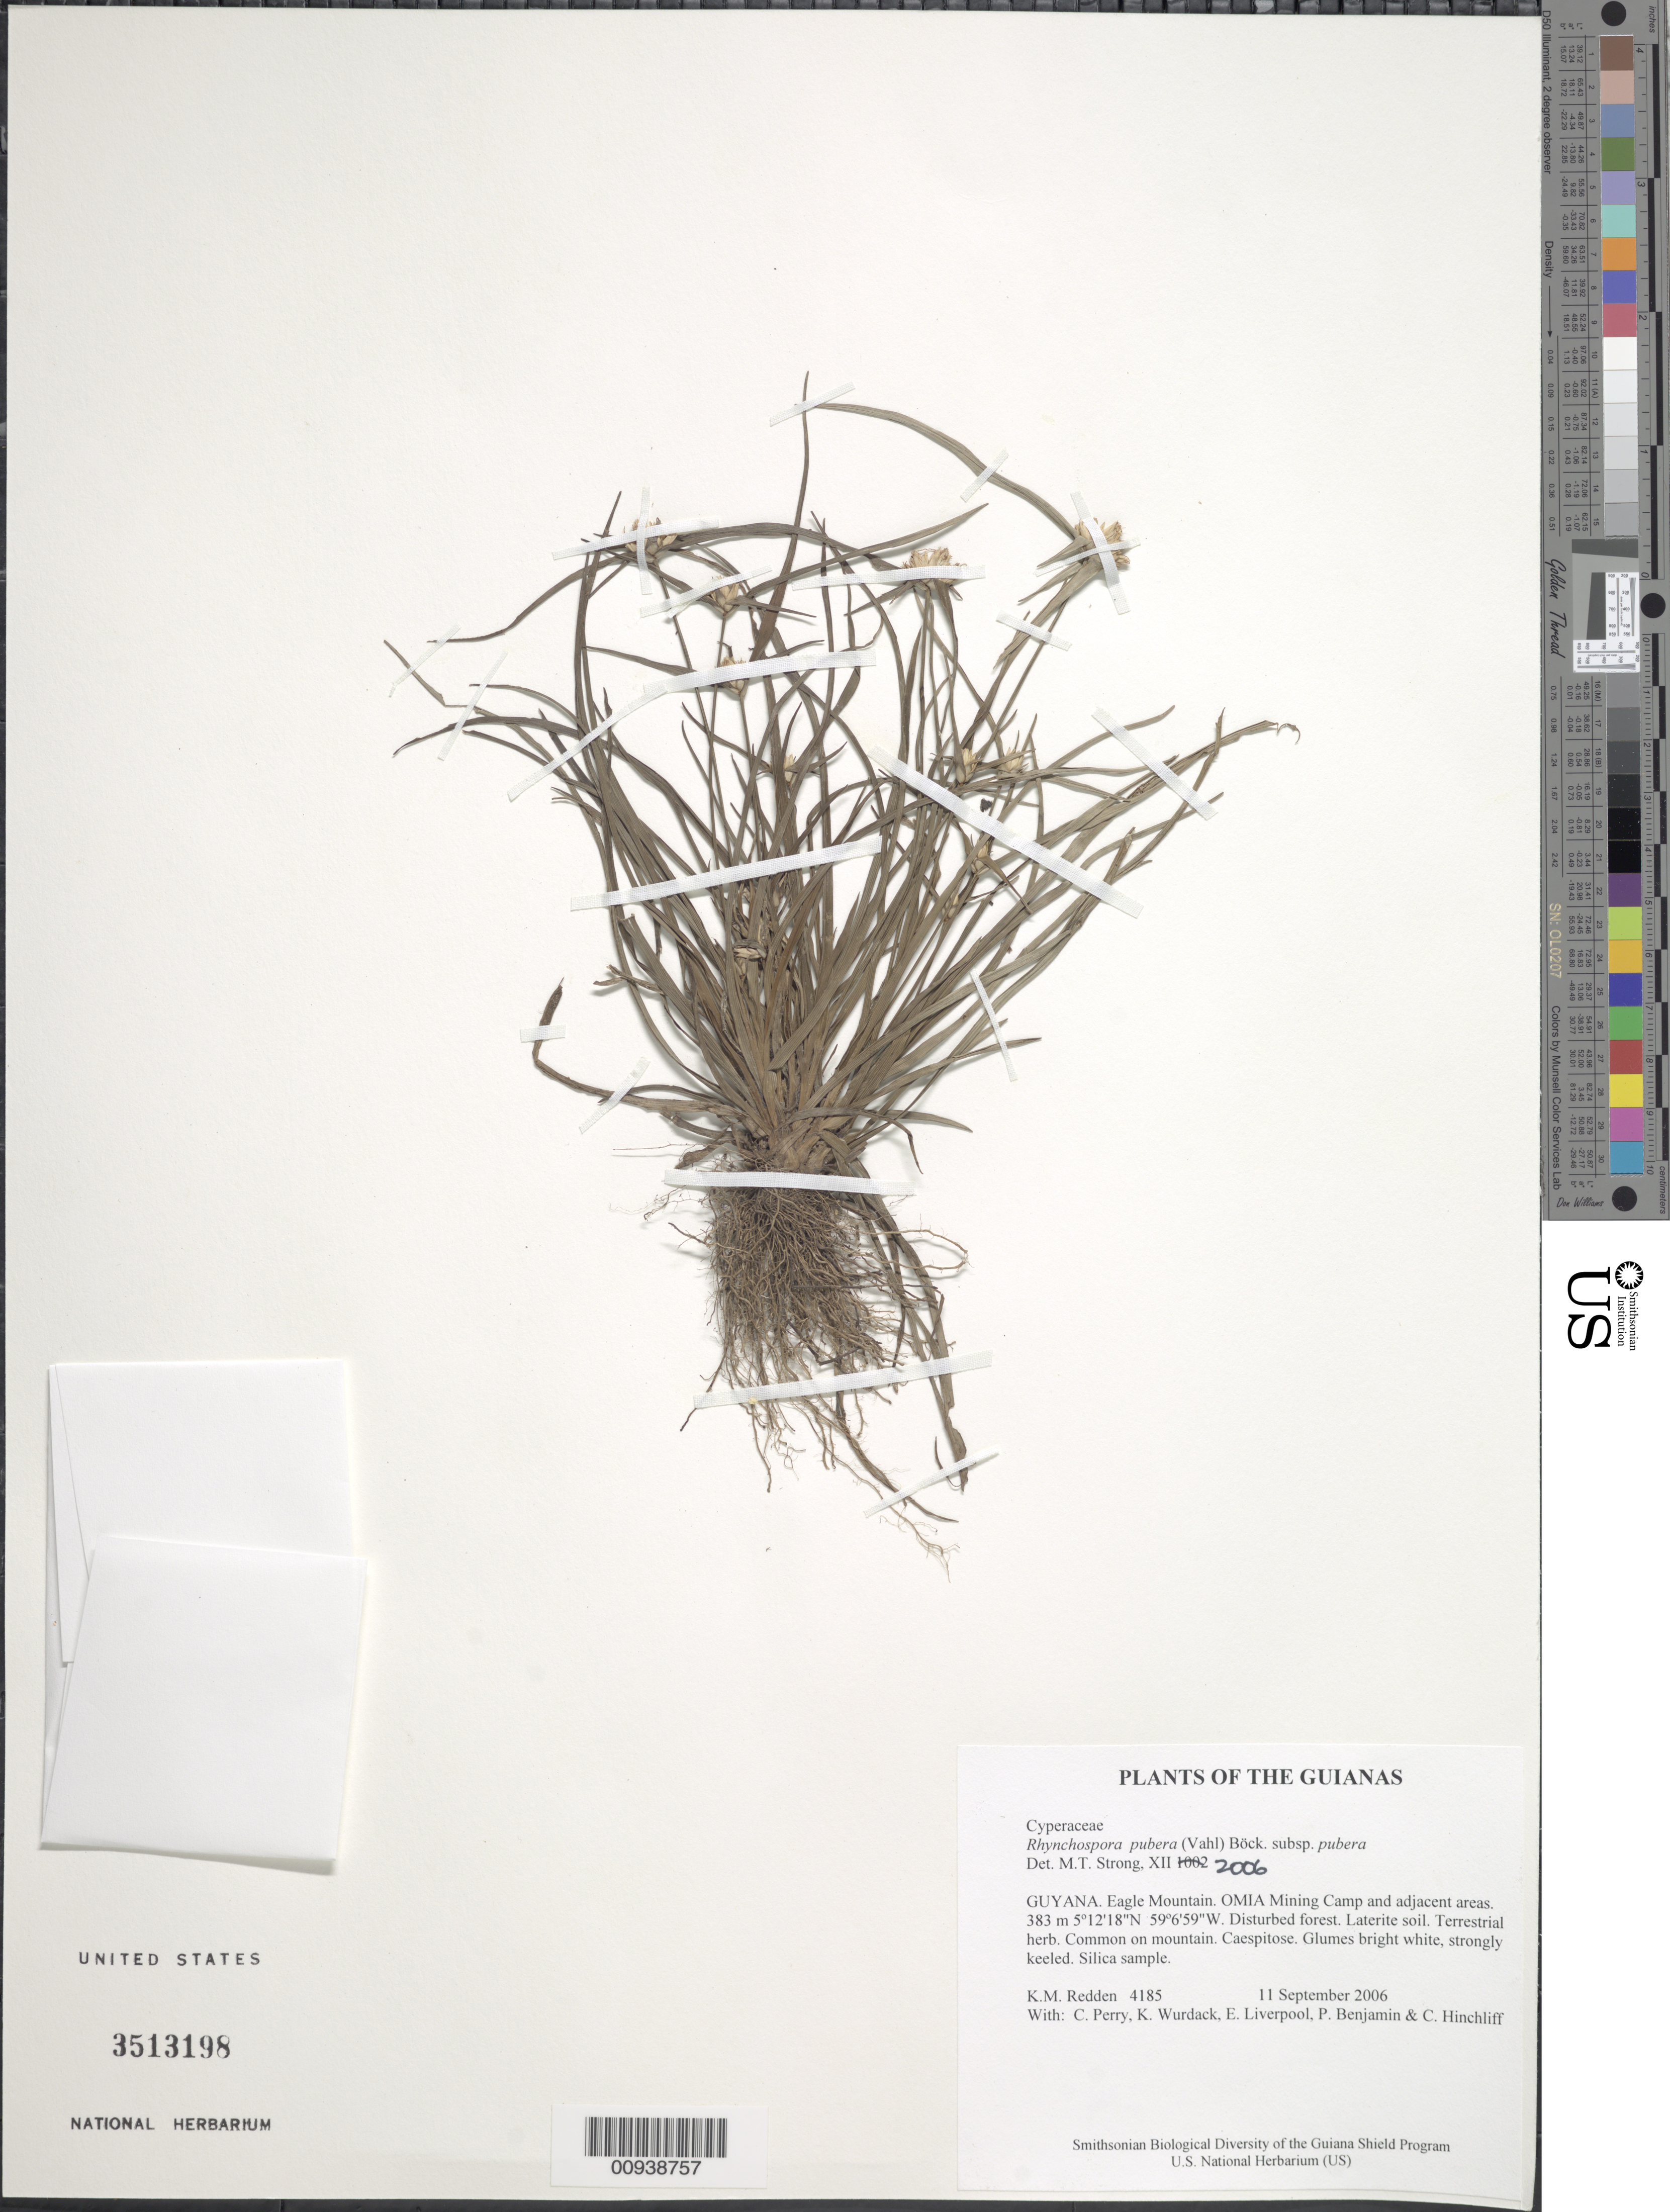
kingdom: Plantae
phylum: Tracheophyta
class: Liliopsida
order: Poales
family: Cyperaceae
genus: Rhynchospora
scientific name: Rhynchospora pubera subsp. pubera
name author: (Vahl) Boeckeler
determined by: Strong, M. T., (US), Smithsonian Institution - National Museum of Natural History (UNITED STATES)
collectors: K. M. Redden, C. Perry, K. Wurdack, E. Liverpool, P. Benjamin & C. E. Hinchliff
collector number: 4185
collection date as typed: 11 September 2006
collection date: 2006-09-11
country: Guyana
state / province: Potaro-Siparuni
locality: Eagle Mountain. OMIA Mining Camp and adjacent areas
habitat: Disturbed forest. Laterite soil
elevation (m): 383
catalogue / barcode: US 3513198